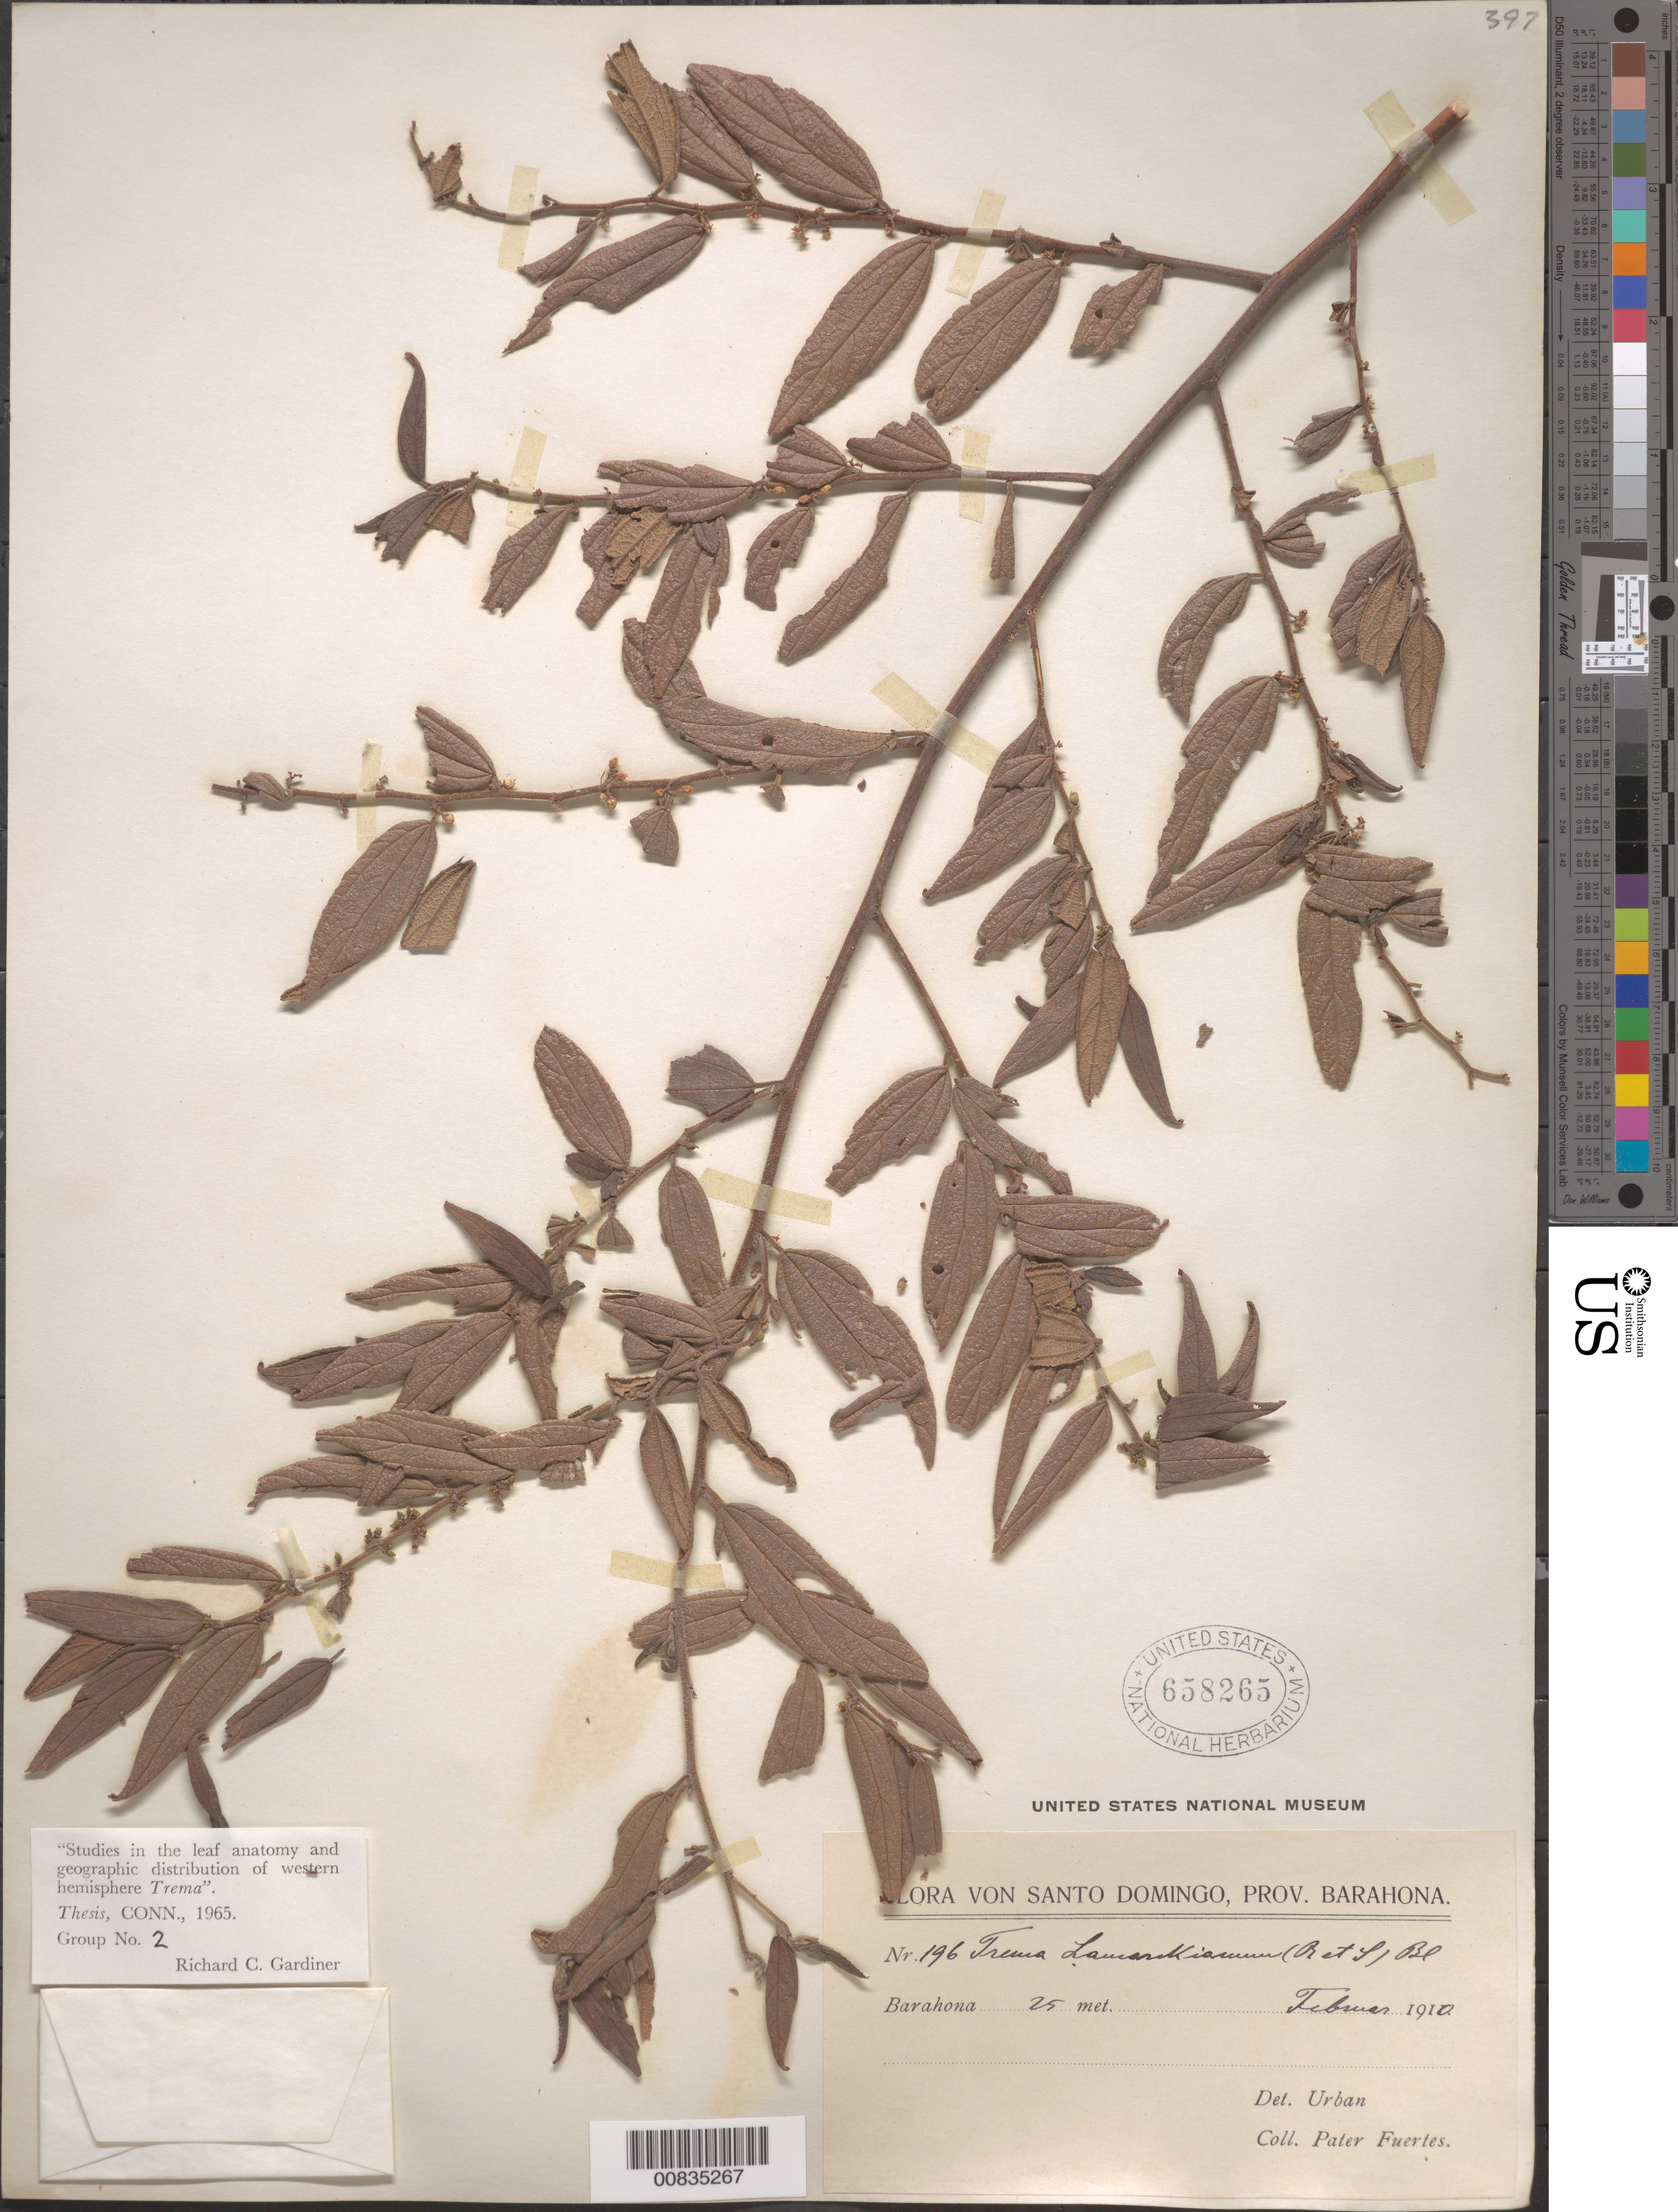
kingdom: Plantae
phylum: Tracheophyta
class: Magnoliopsida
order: Rosales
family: Cannabaceae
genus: Trema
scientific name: Trema lamarckianum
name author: (Schult.) Blume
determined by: Urban, Ignatz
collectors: M. D. Fuertes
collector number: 196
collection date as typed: Feb 1910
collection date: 1910-02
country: Dominican Republic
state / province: Barahona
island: Hispaniola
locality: Barahona.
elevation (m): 25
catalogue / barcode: US 658265